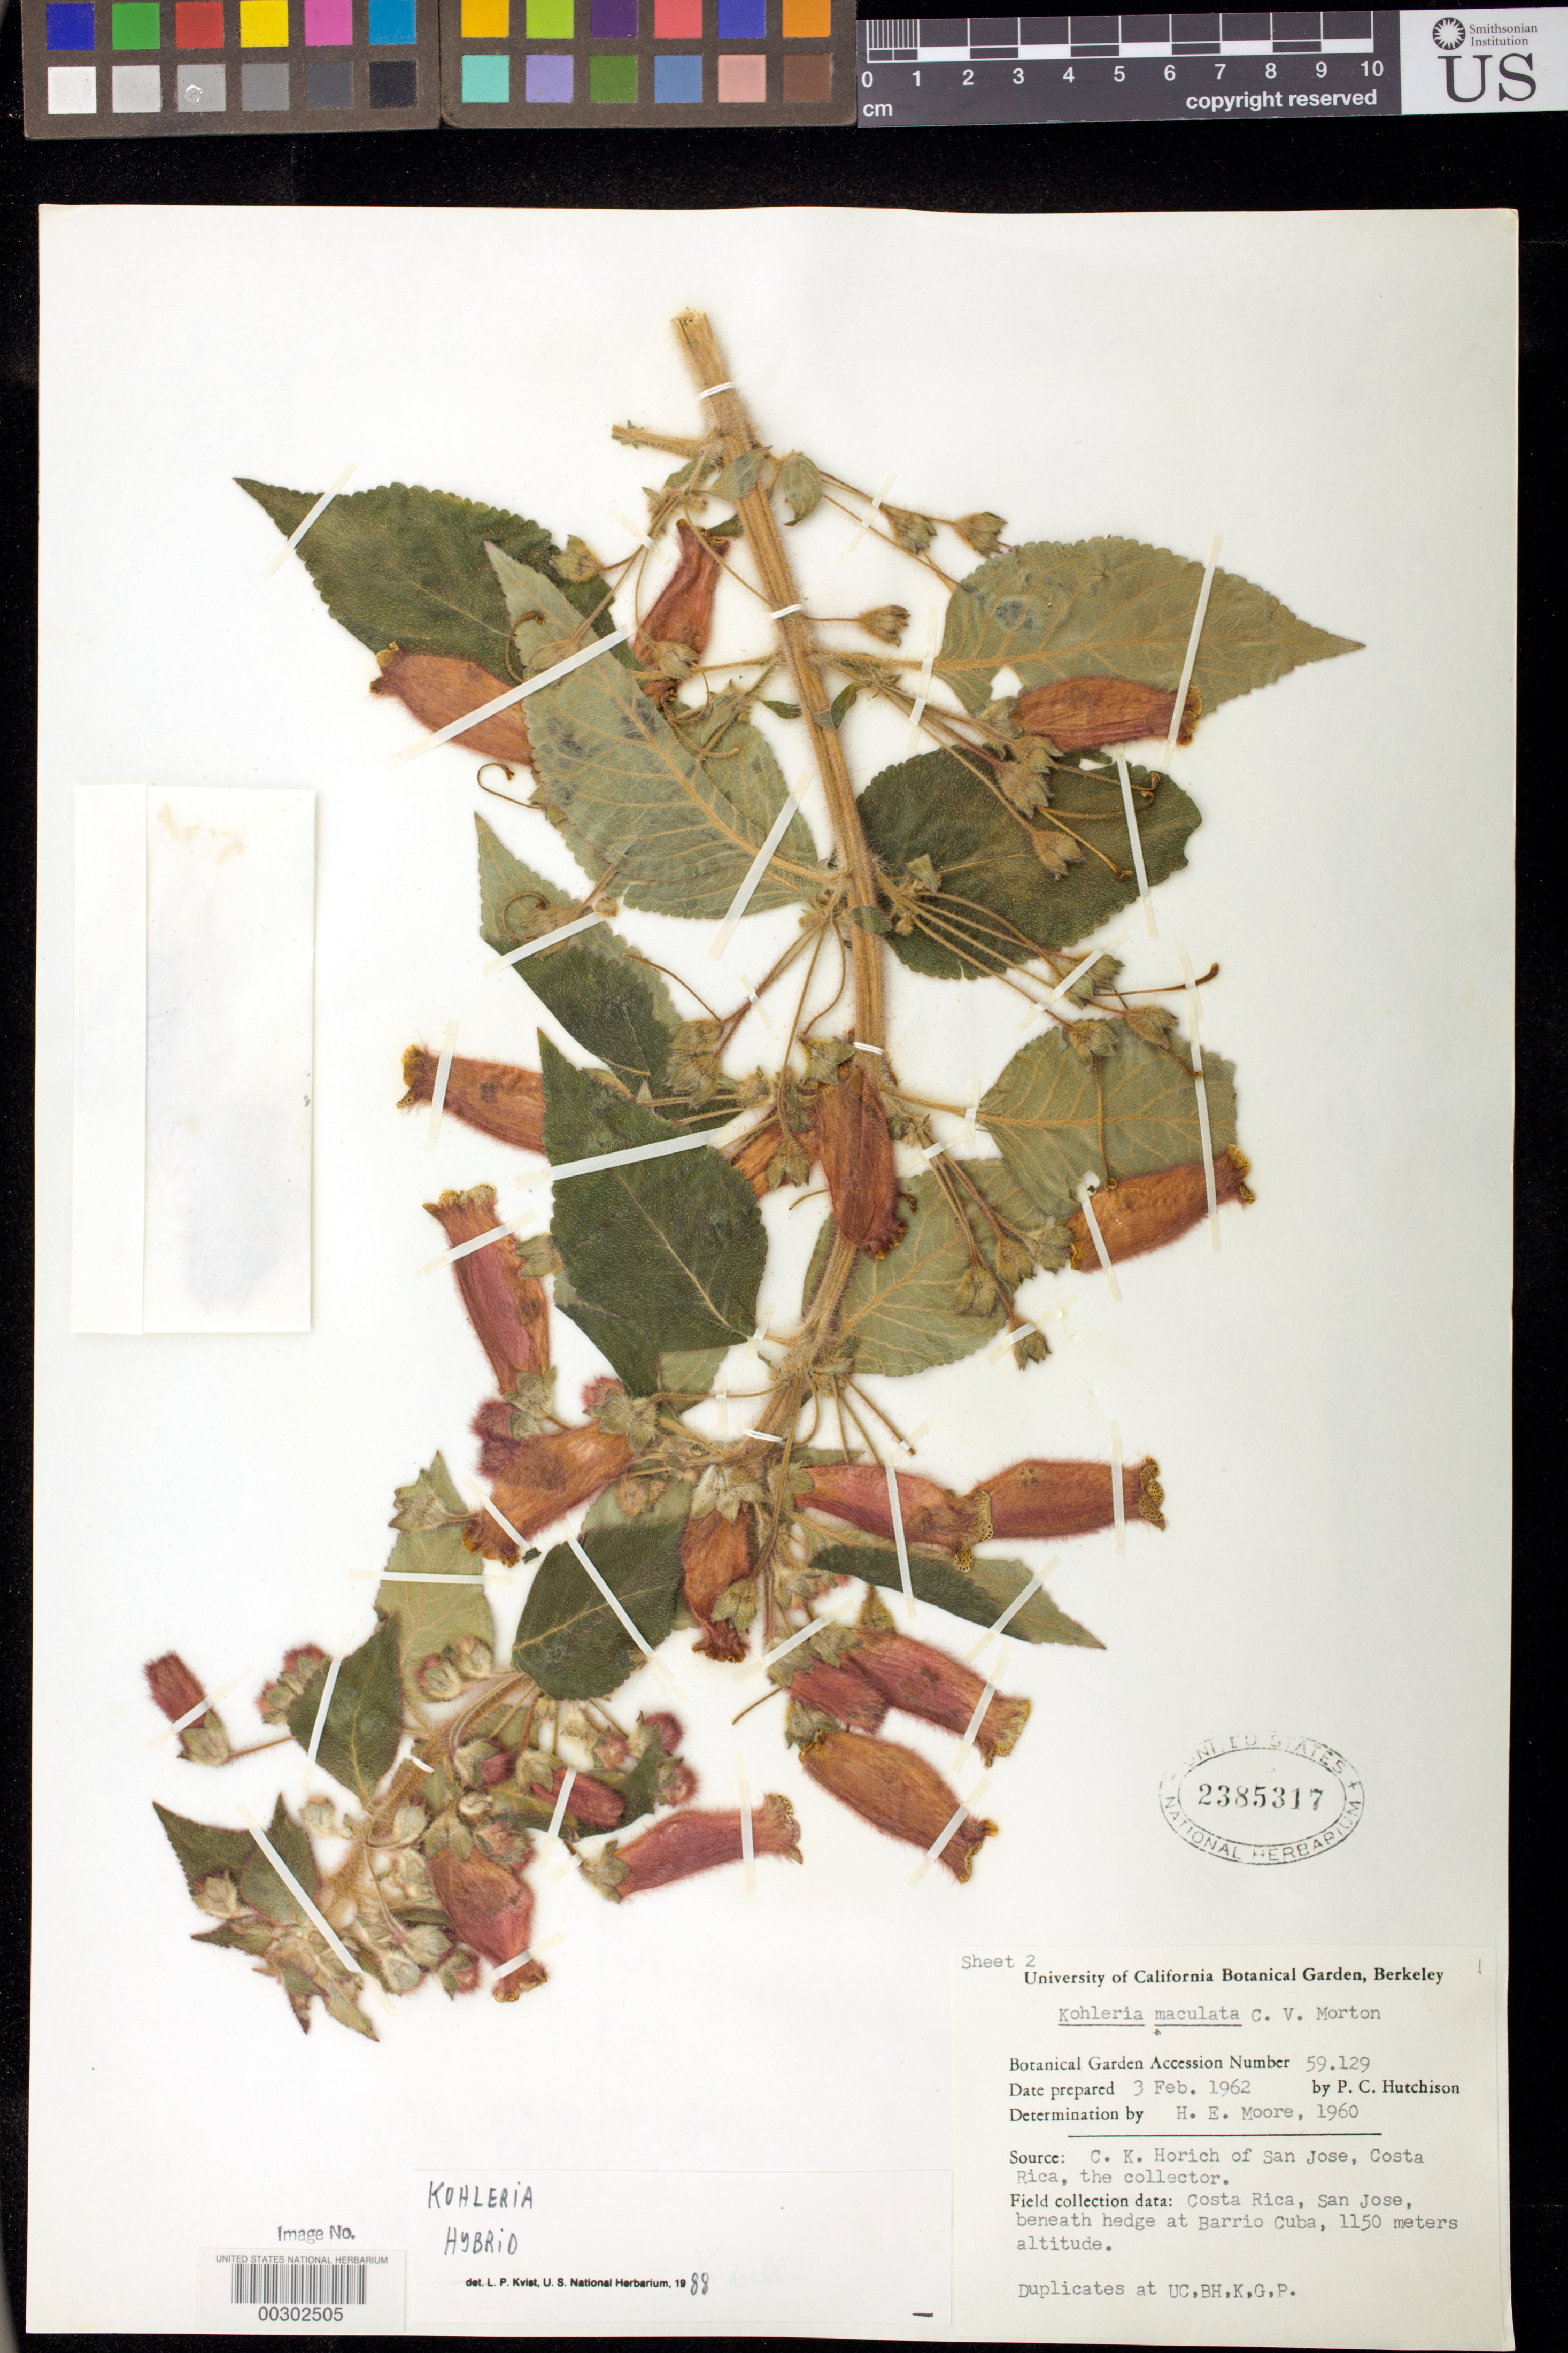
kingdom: Plantae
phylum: Tracheophyta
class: Magnoliopsida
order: Lamiales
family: Gesneriaceae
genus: Kohleria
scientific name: Kohleria 'Bella'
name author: (C.V. Morton)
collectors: P. C. Hutchison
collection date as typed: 03 Feb 1962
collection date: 1962-02-03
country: Costa Rica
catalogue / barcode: US 2385317